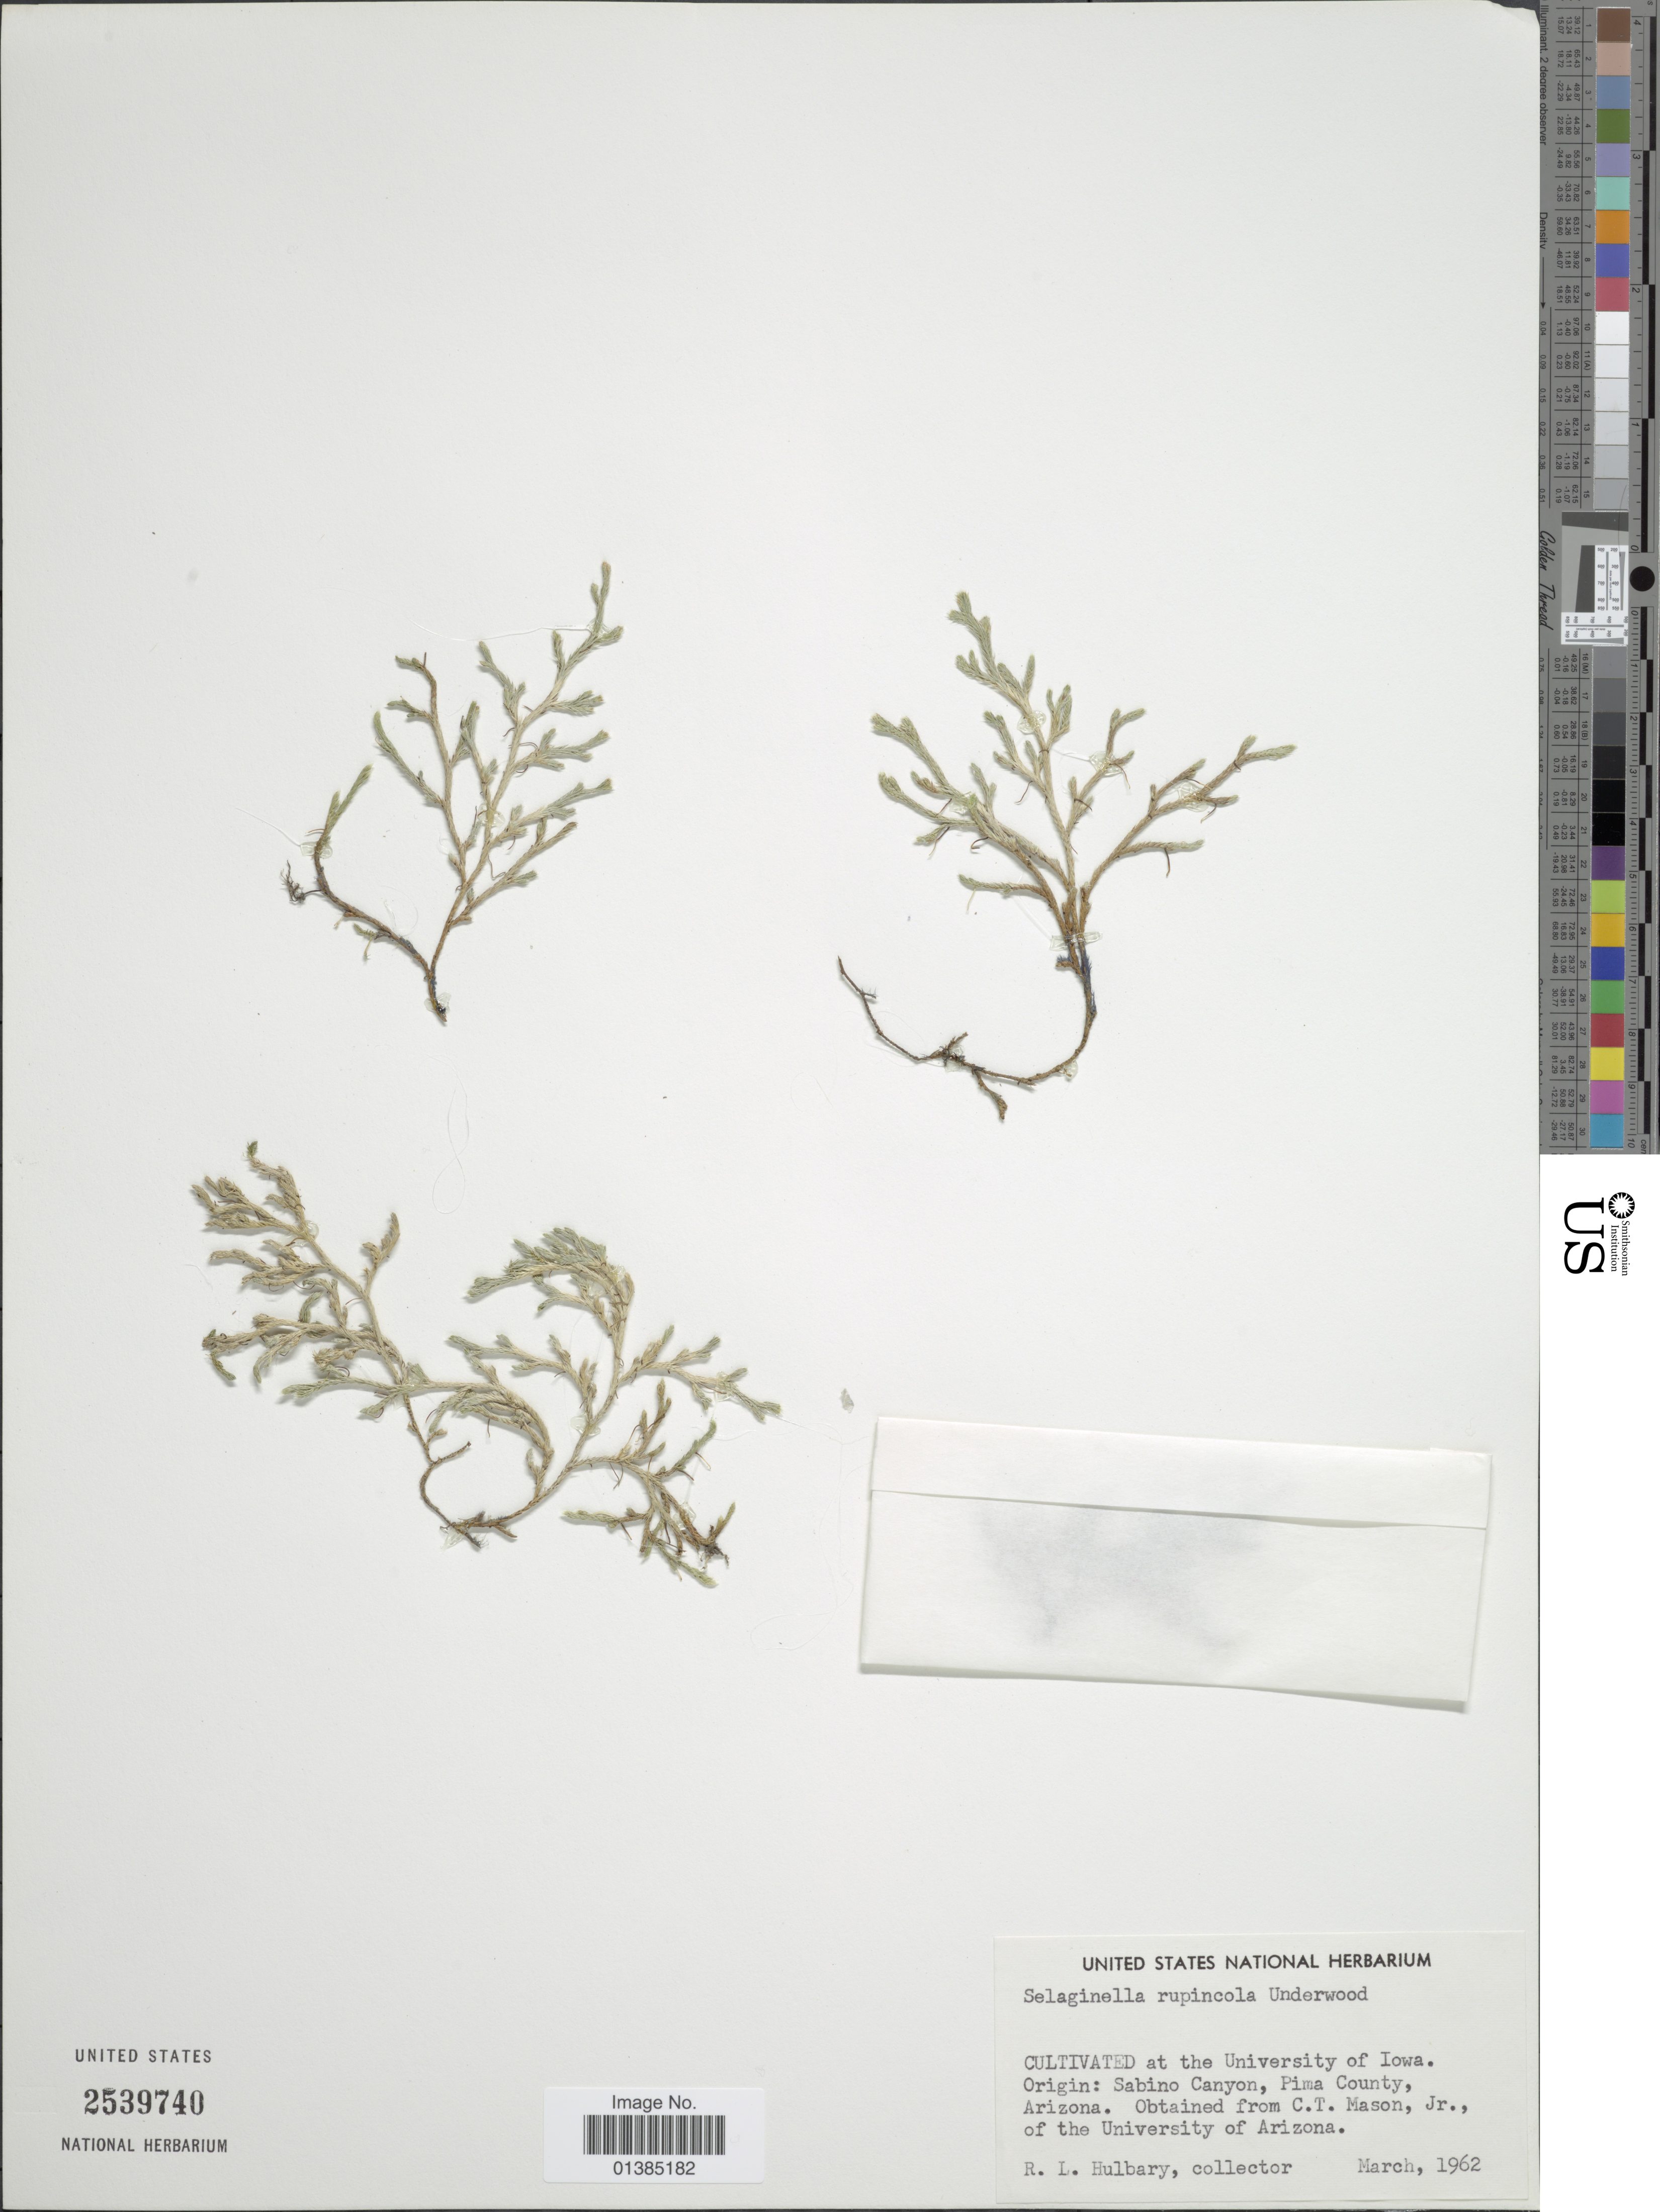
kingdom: Plantae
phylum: Tracheophyta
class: Lycopodiopsida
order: Selaginellales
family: Selaginellaceae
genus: Selaginella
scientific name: Selaginella rupincola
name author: Underw.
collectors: R. Hulbary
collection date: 1962-03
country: United States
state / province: Iowa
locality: Cultivated at the University of Iowa.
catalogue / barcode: US 2539740